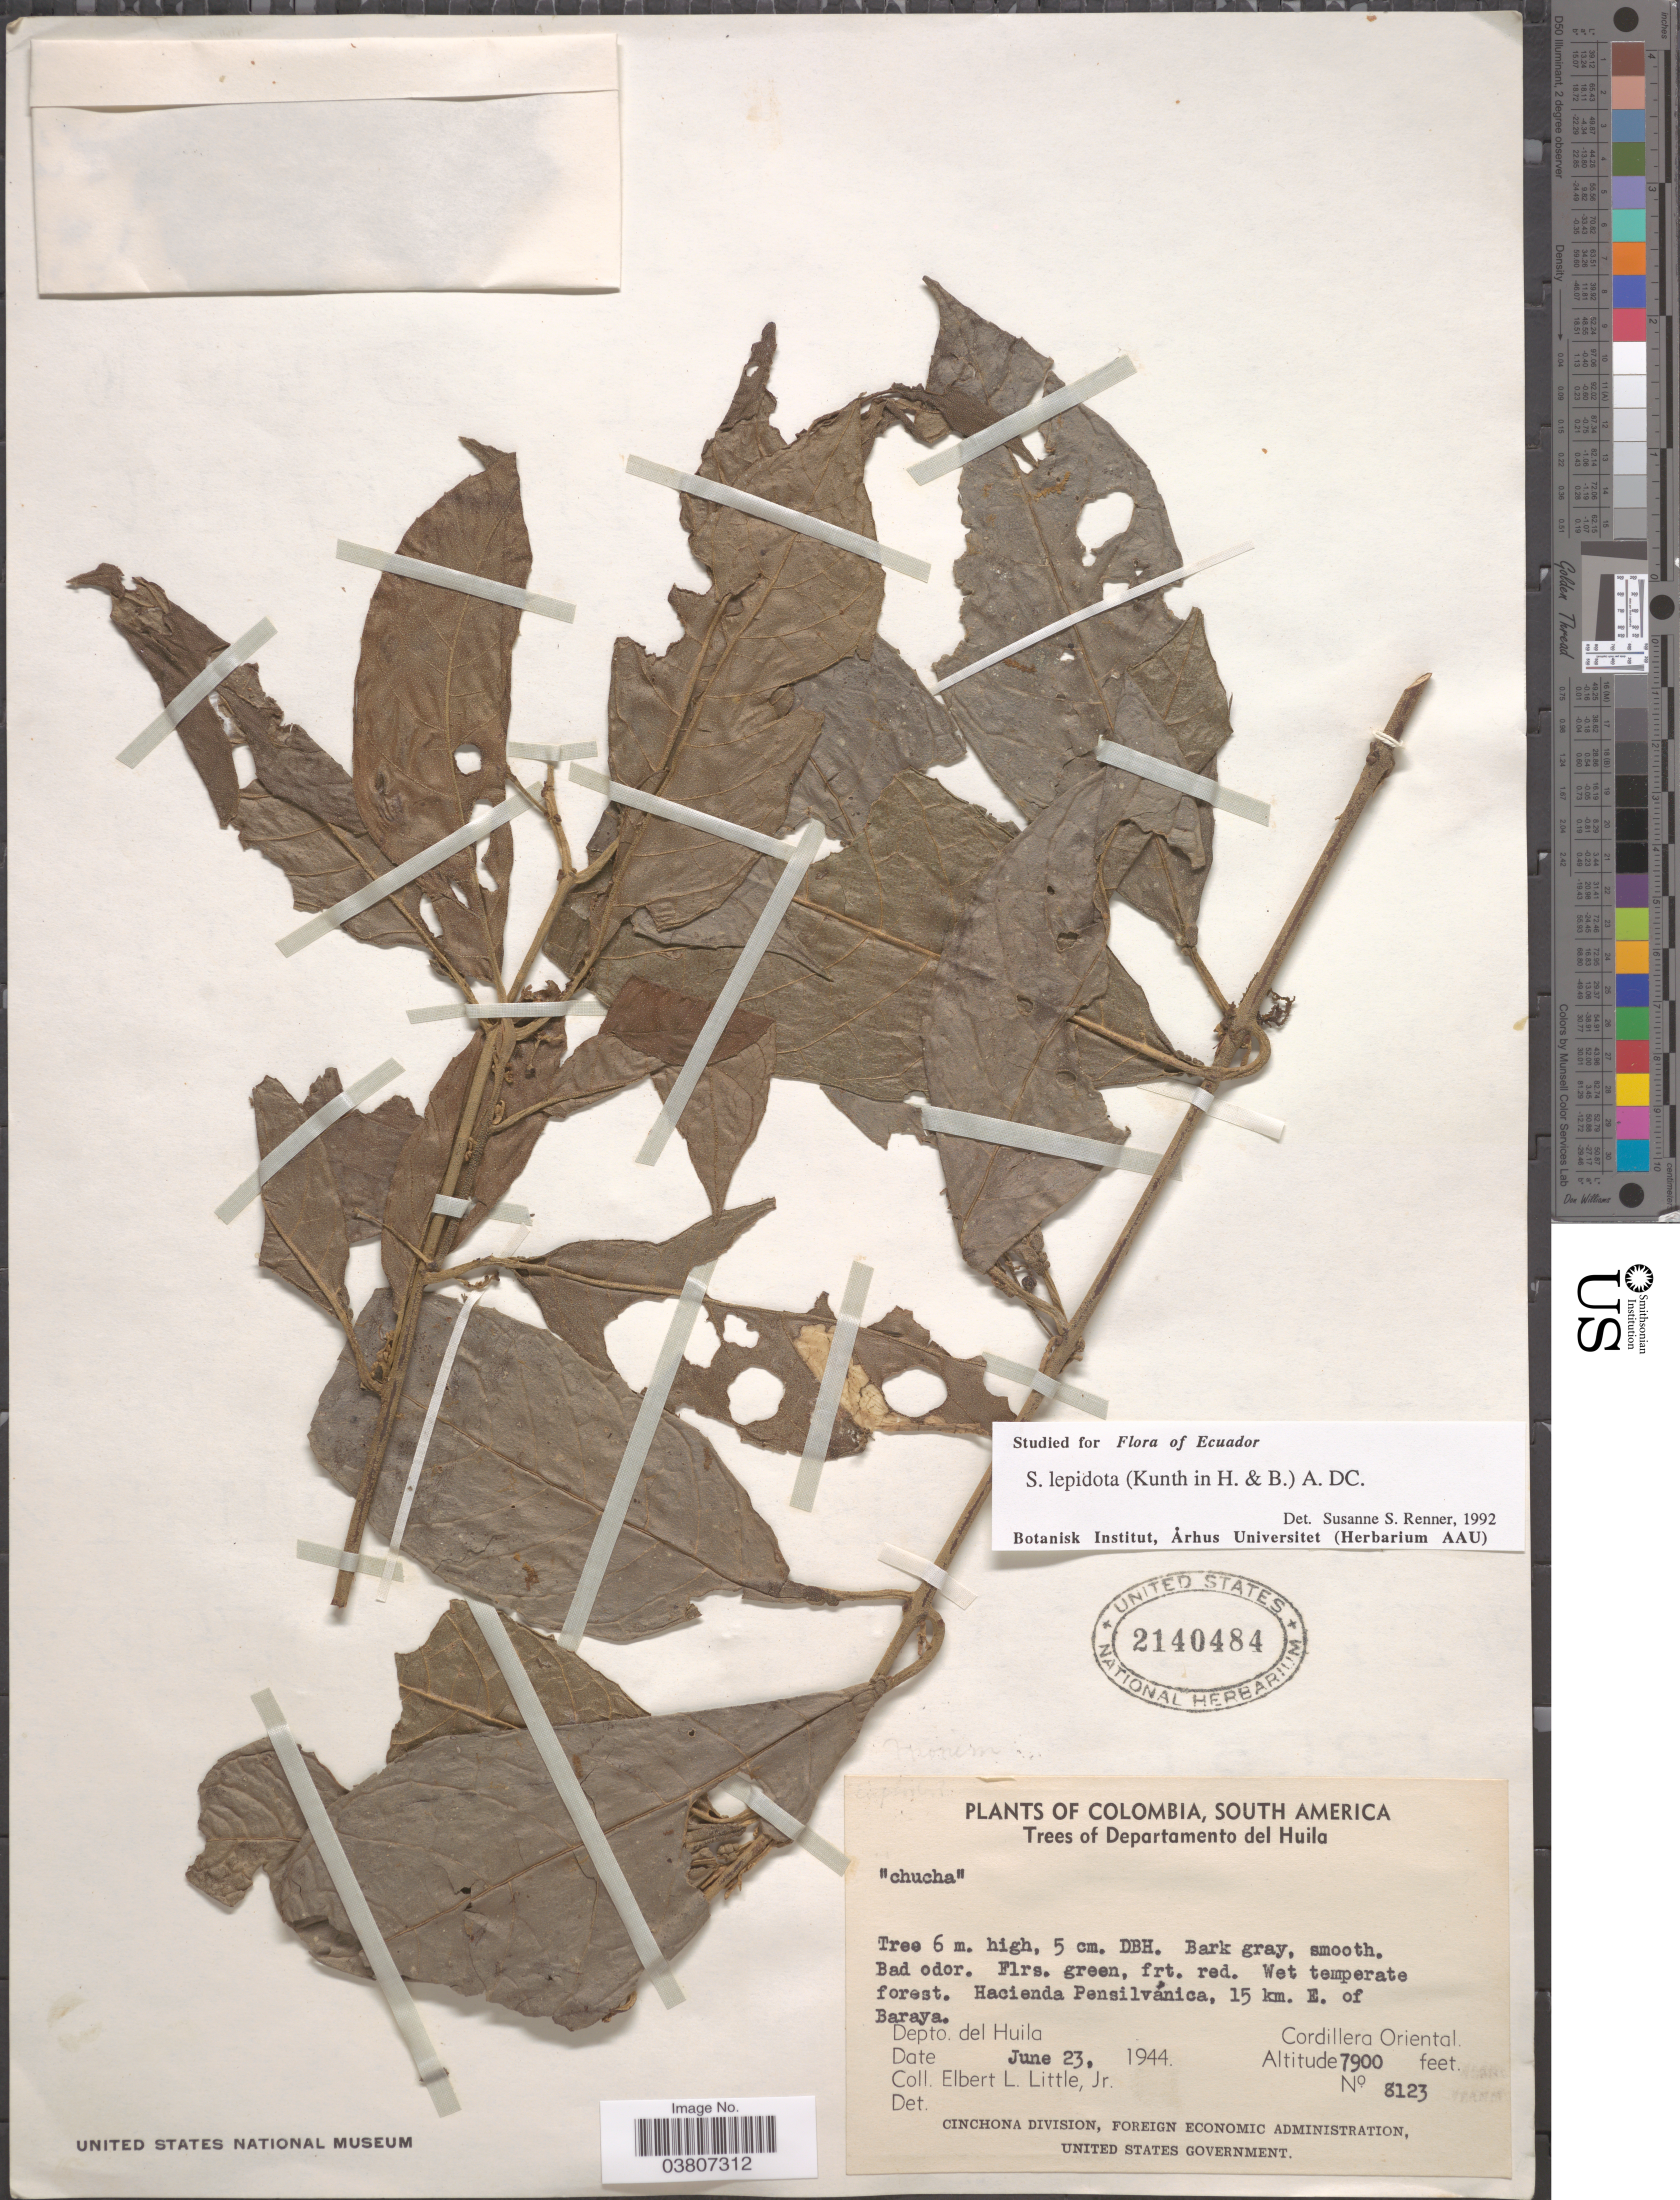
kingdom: Plantae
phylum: Tracheophyta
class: Magnoliopsida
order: Laurales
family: Siparunaceae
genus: Siparuna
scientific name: Siparuna lepidota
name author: (Kunth) A. DC.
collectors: E. L. Little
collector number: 8123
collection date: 1944-06-23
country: Colombia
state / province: Huila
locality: Hacienda Pensilvanica, 15 km. E. of Baraya. Depto. del Huila, Cordillera Oriental.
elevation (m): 2408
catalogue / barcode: US 2140484